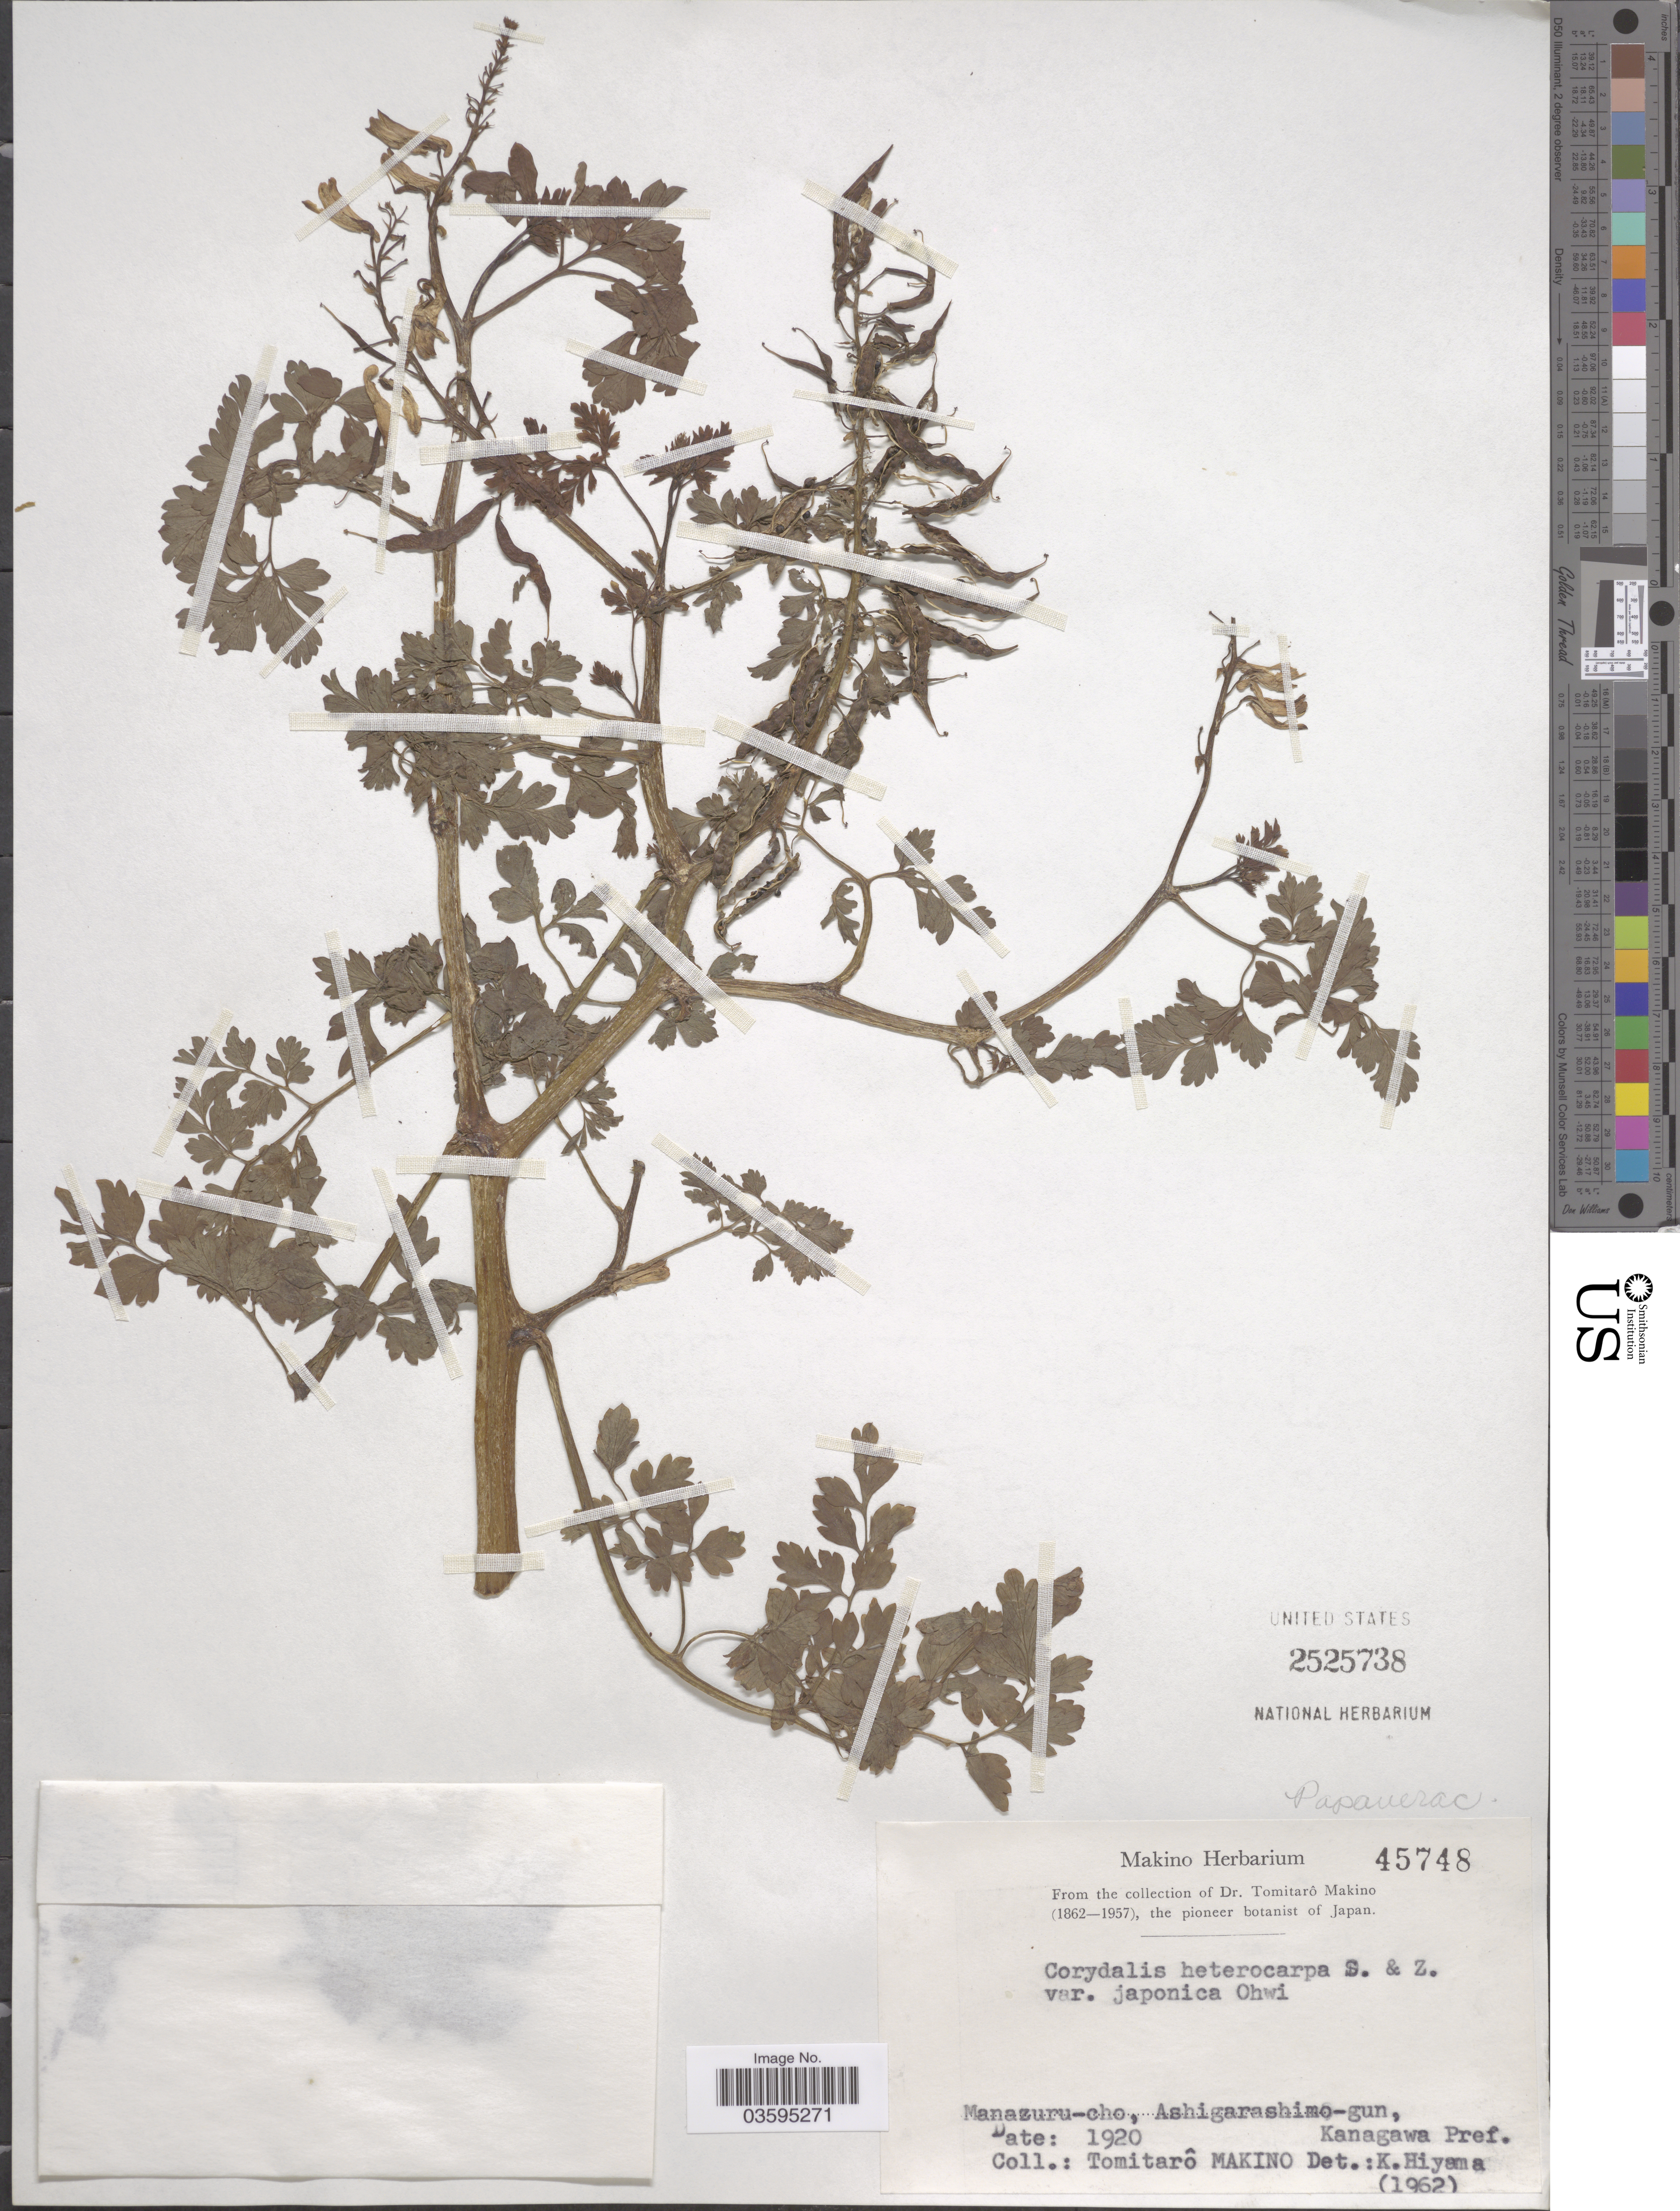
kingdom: Plantae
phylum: Tracheophyta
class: Magnoliopsida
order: Ranunculales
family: Papaveraceae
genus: Corydalis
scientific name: Corydalis heterocarpa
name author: Siebold & Zucc.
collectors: T. Makino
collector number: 45748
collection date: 1920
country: Japan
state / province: Kanagawa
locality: Manazuru-cho, Ashigarashimo-gun, Kanagawa Pref.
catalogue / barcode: US 2525738